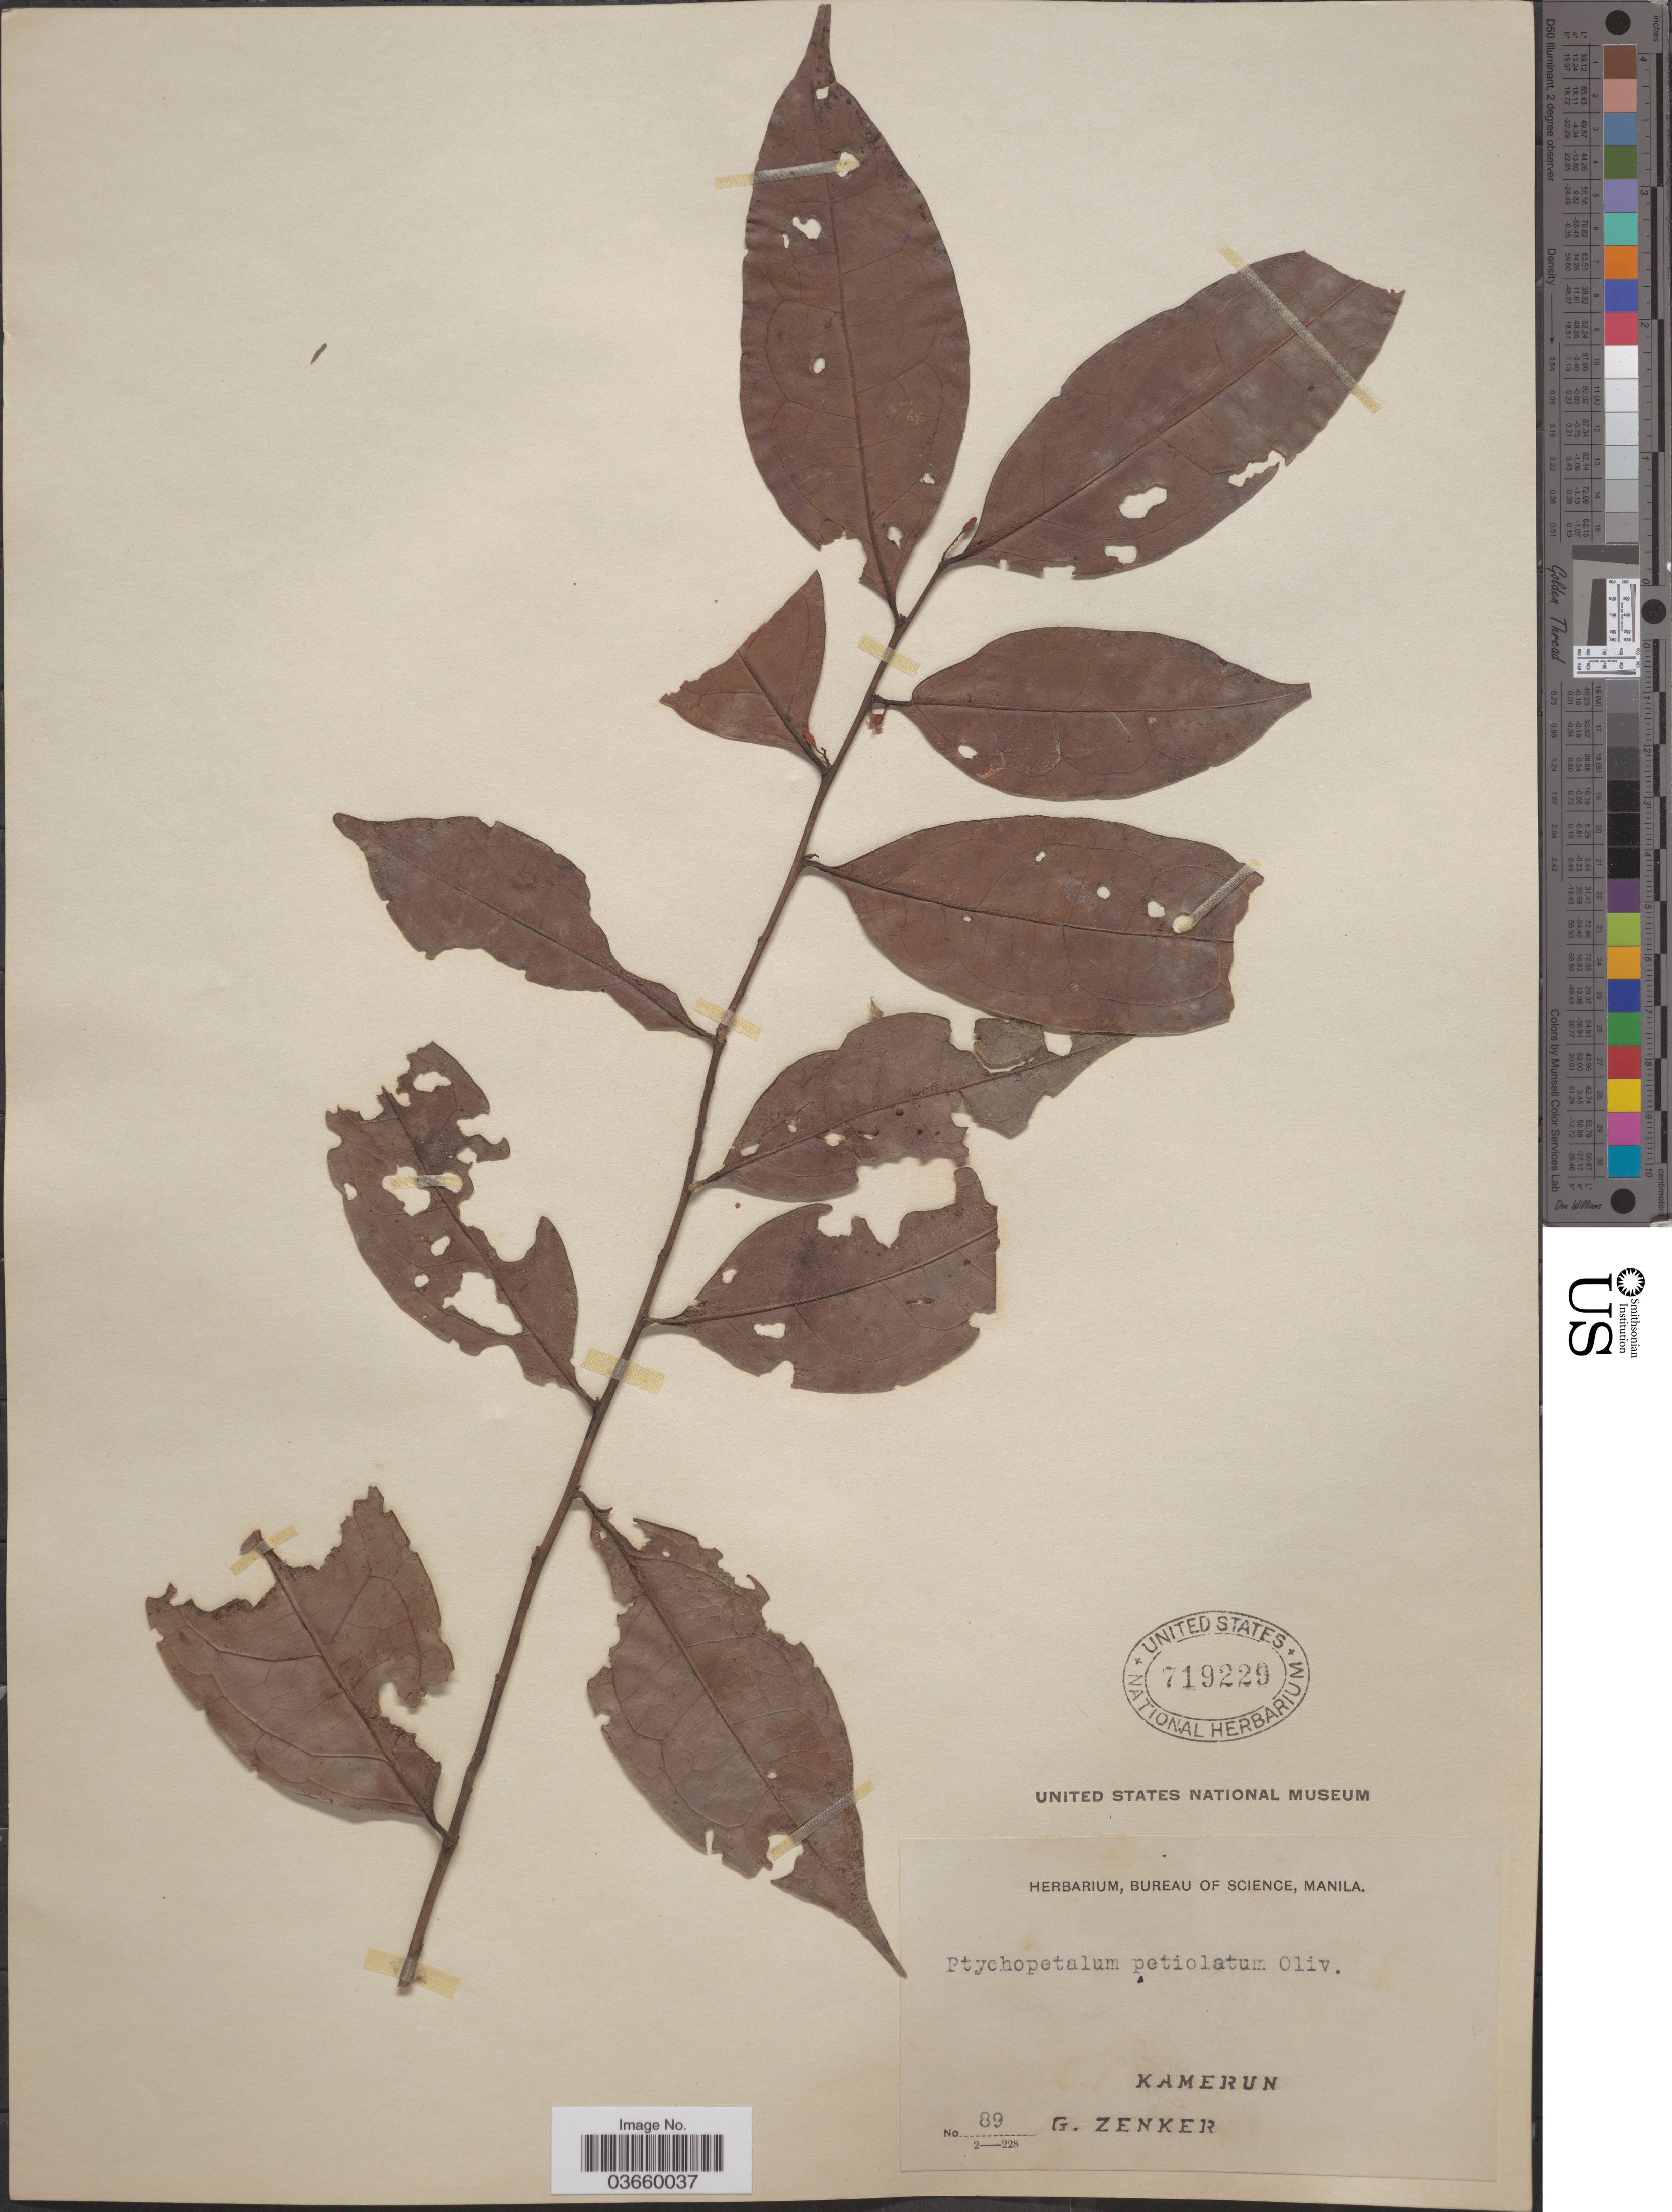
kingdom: Plantae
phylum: Tracheophyta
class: Magnoliopsida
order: Santalales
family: Olacaceae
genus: Ptychopetalum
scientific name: Ptychopetalum petiolatum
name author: Oliv.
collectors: G. A. Zenker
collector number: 89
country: Cameroon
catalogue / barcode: US 719229